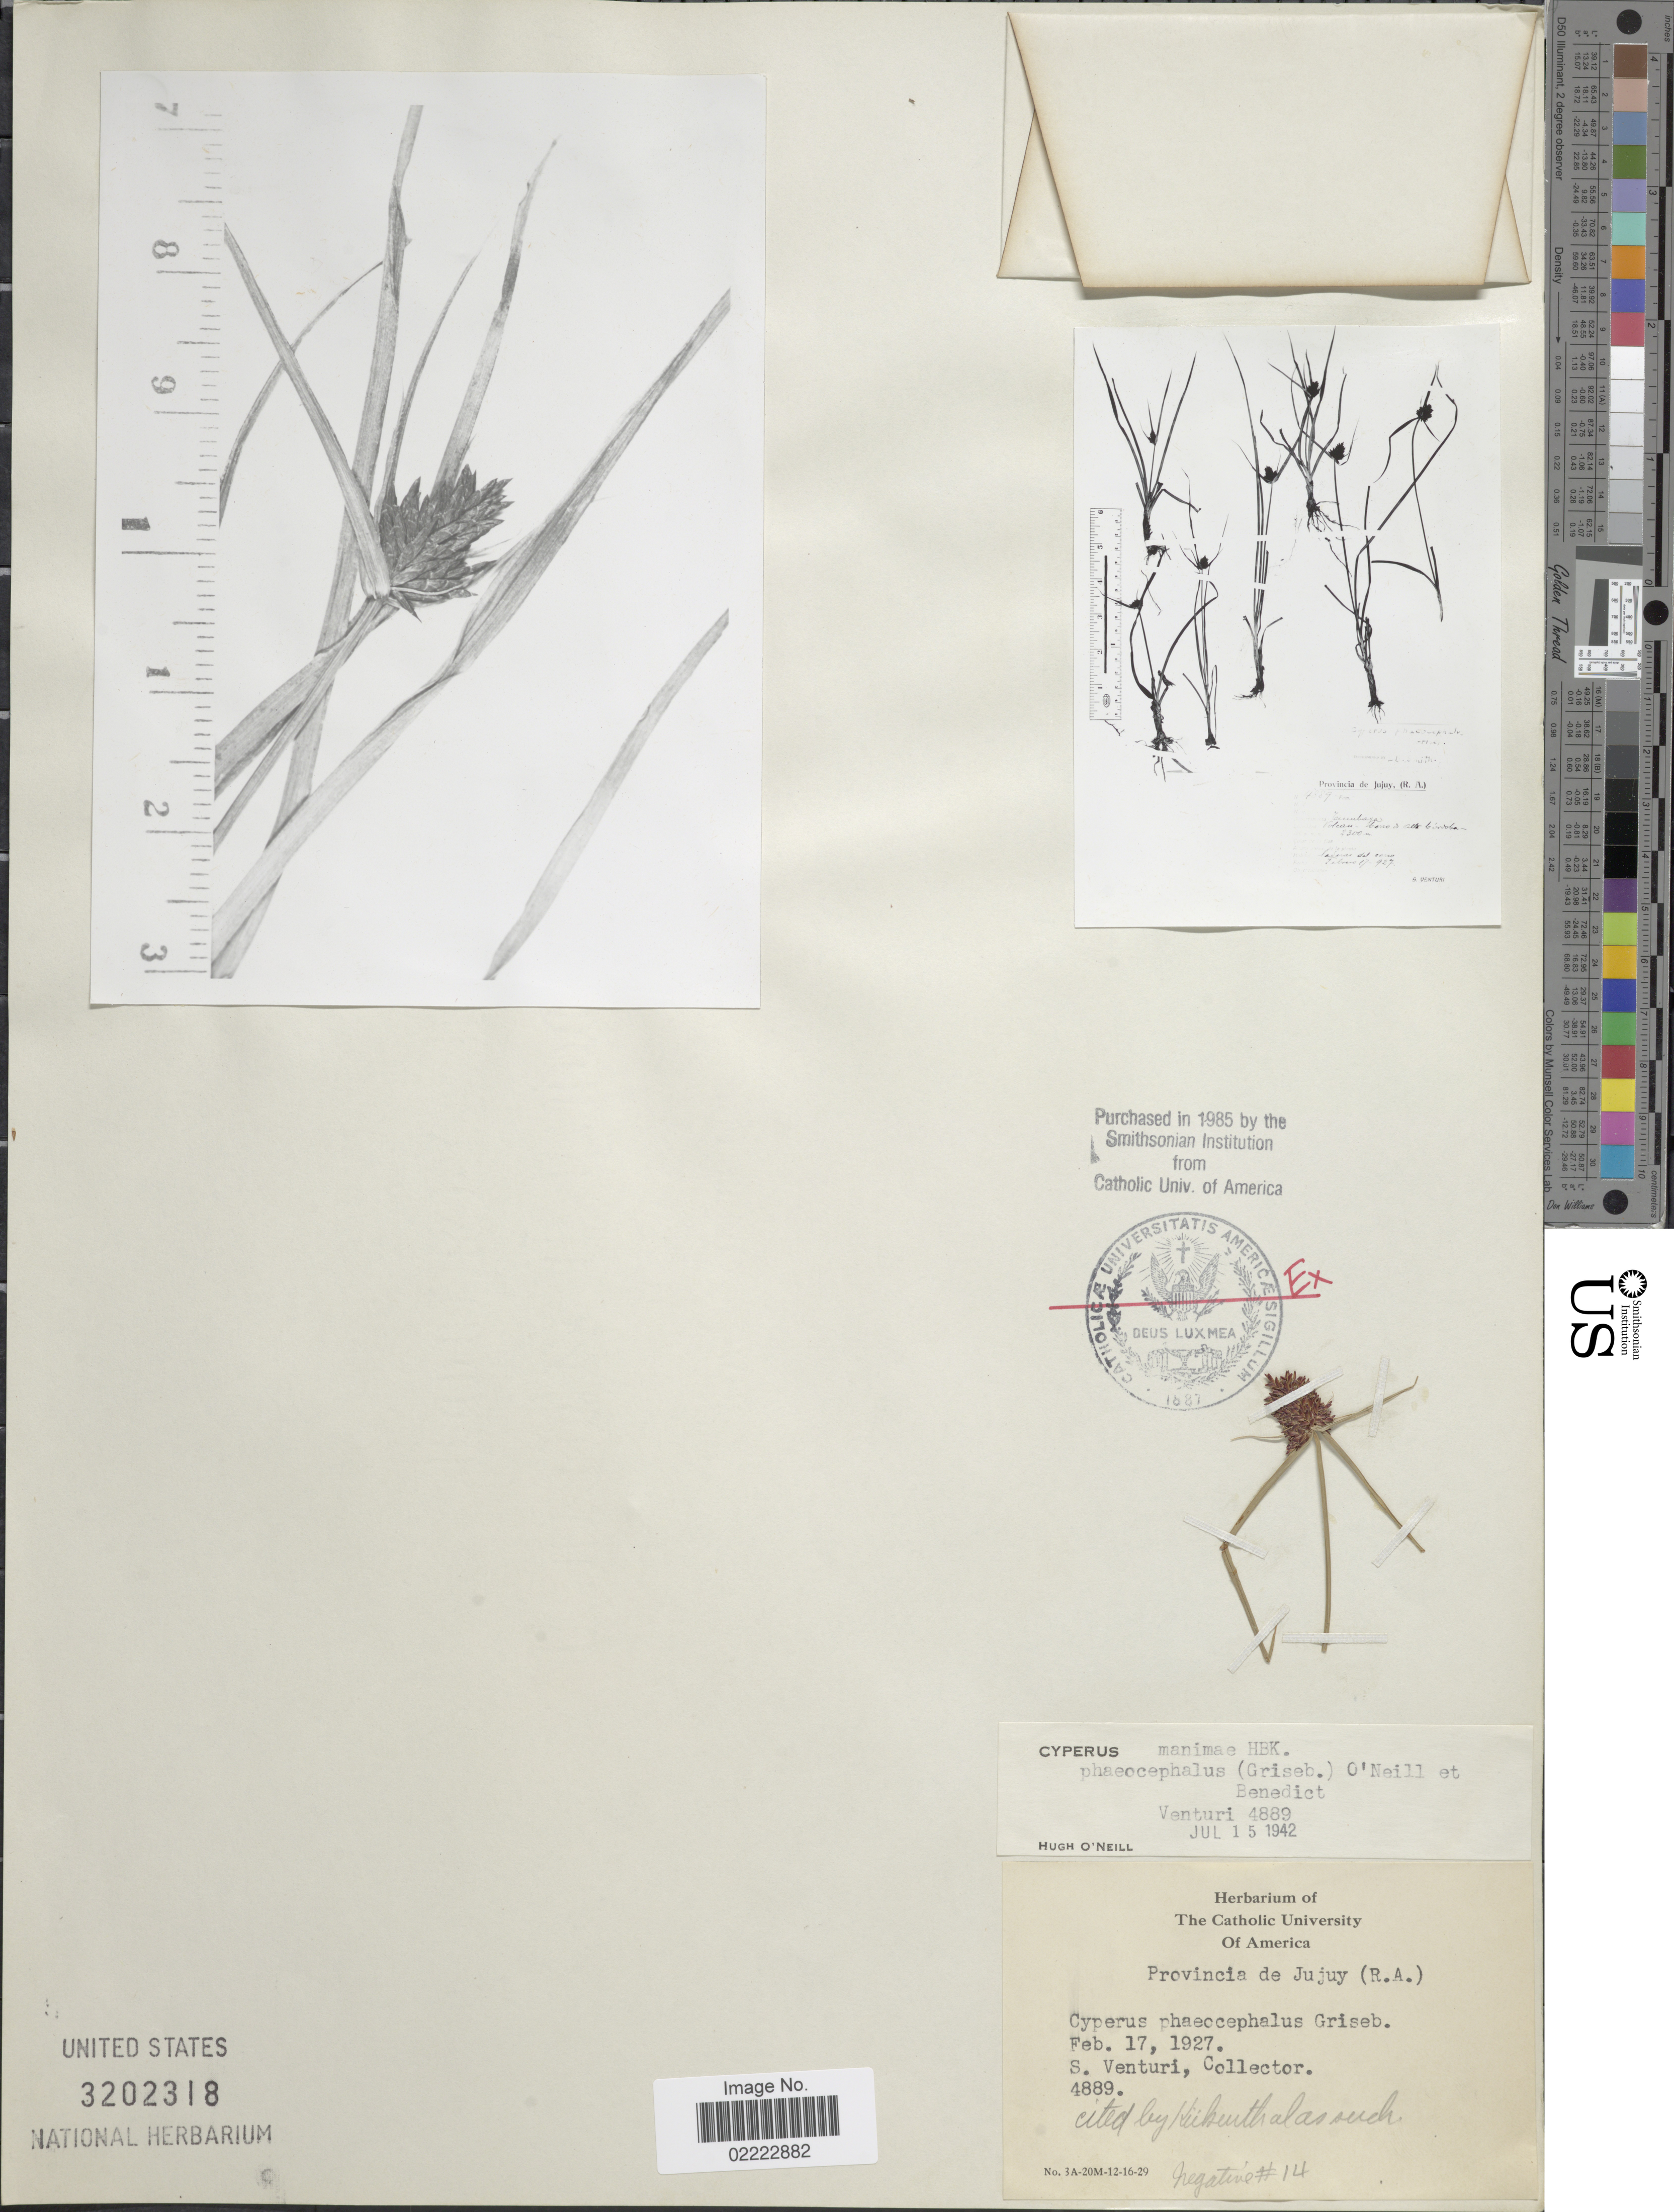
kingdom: Plantae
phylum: Tracheophyta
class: Liliopsida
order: Poales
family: Cyperaceae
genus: Cyperus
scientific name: Cyperus manimae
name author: Kunth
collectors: S. Venturi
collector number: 4889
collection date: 1927-02-17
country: Argentina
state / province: Jujuy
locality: (R.A.)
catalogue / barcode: US 3202318